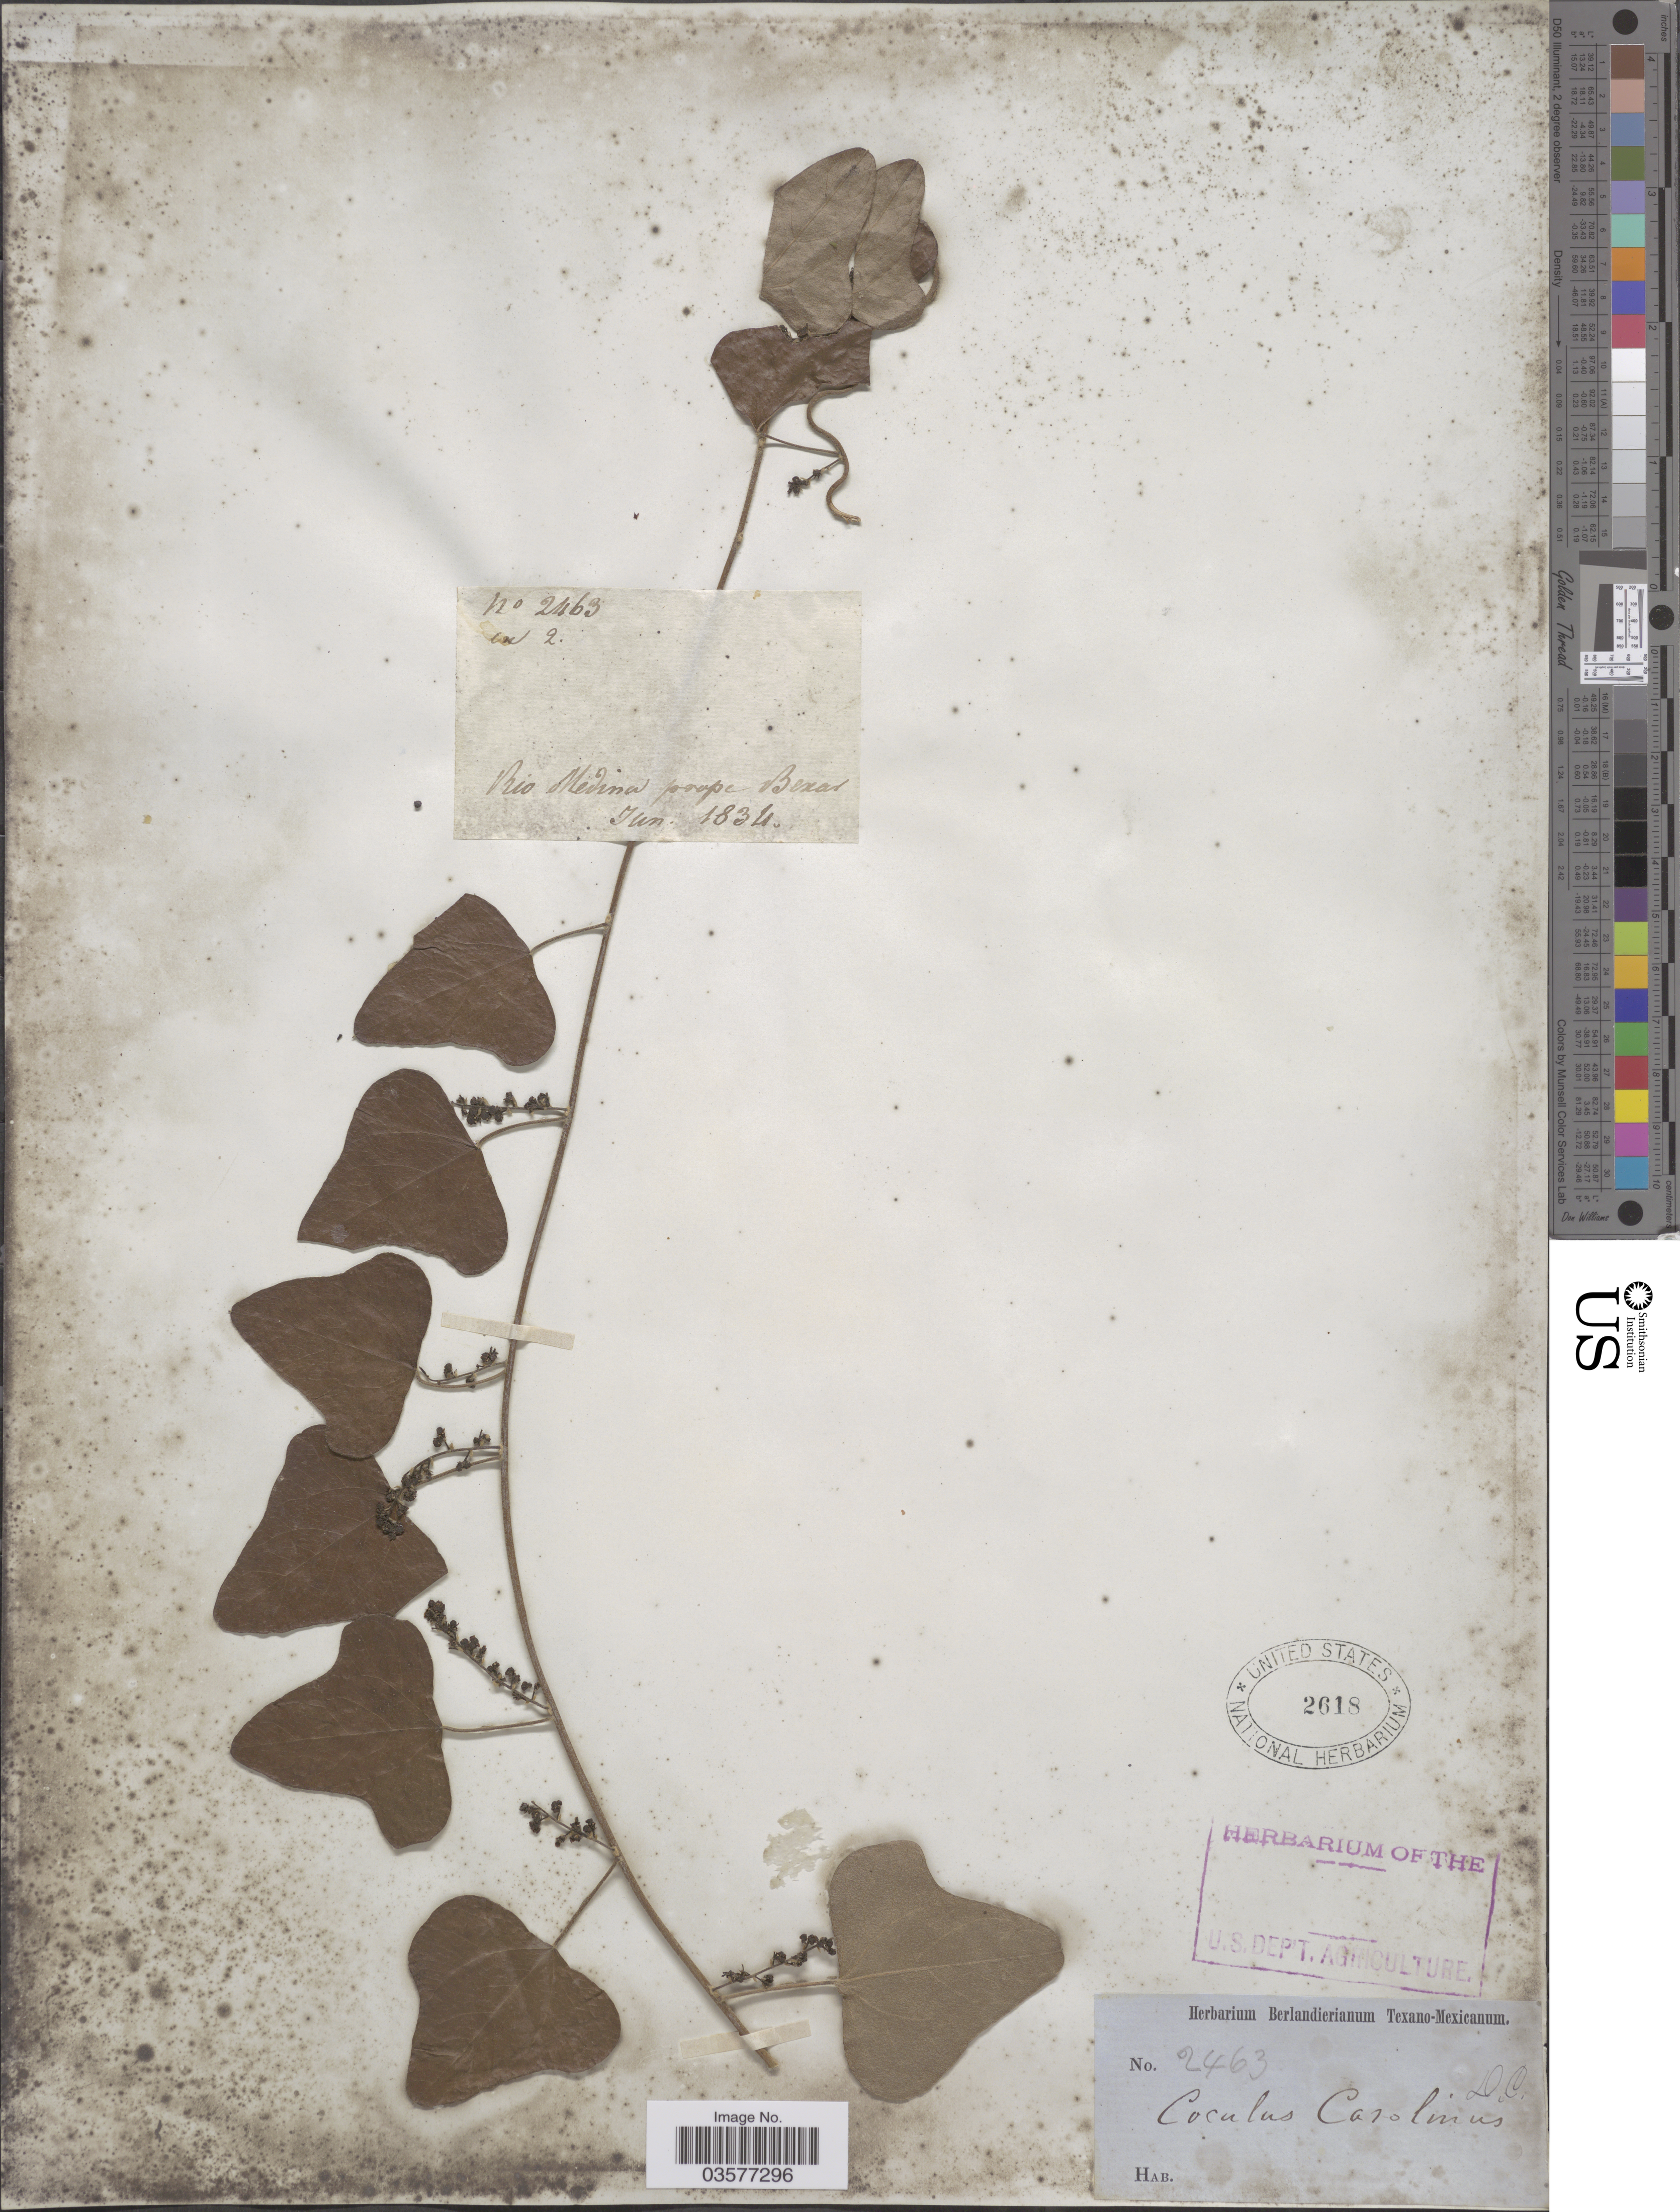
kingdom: Plantae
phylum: Tracheophyta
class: Magnoliopsida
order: Ranunculales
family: Menispermaceae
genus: Cocculus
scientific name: Cocculus carolinus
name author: (L.) DC.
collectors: ex Herb. Berlandierianum Texano-Mexicanum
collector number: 2463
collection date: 1834-06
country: United States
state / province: Texas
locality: Rio Medina prope Texas.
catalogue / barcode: US 2618